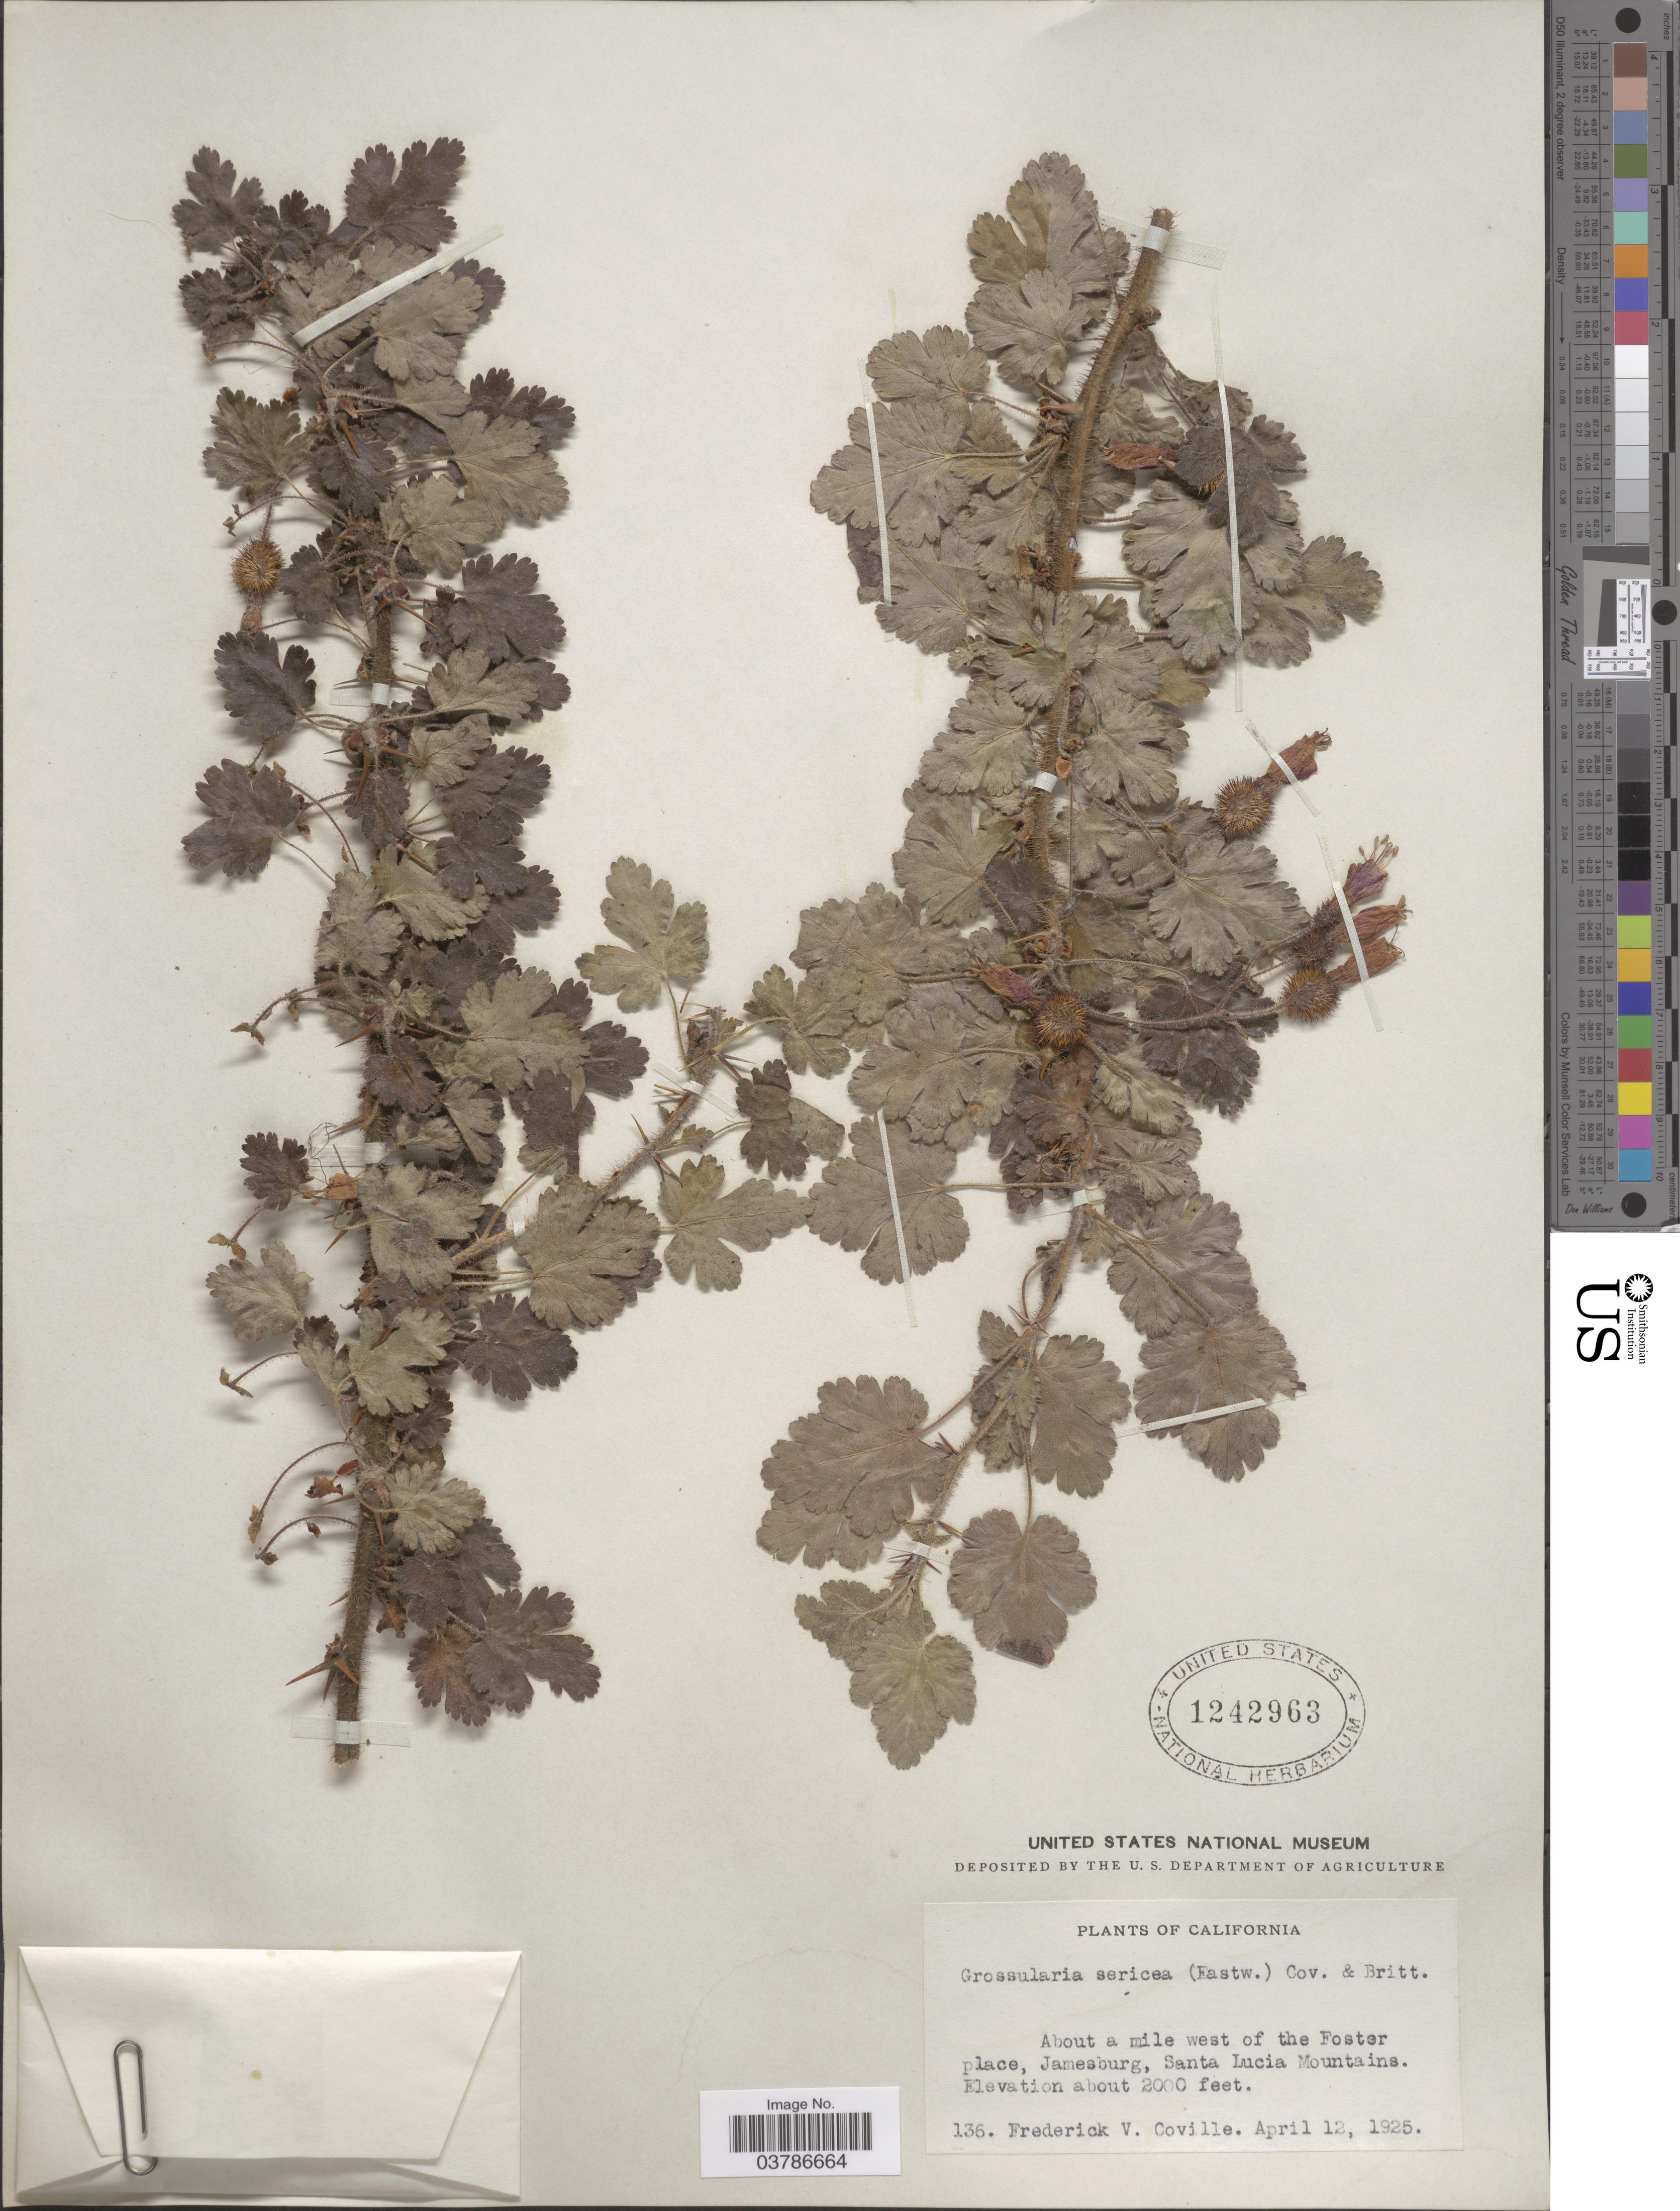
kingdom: Plantae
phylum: Tracheophyta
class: Magnoliopsida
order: Saxifragales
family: Grossulariaceae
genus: Ribes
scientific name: Ribes sericeum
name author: Eastw.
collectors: F. V. Coville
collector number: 136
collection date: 1925-04-12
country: United States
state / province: California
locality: About a mile west of the Foster place, Jamesburg, Santa Lucia Mountains.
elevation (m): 610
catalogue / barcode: US 1242963